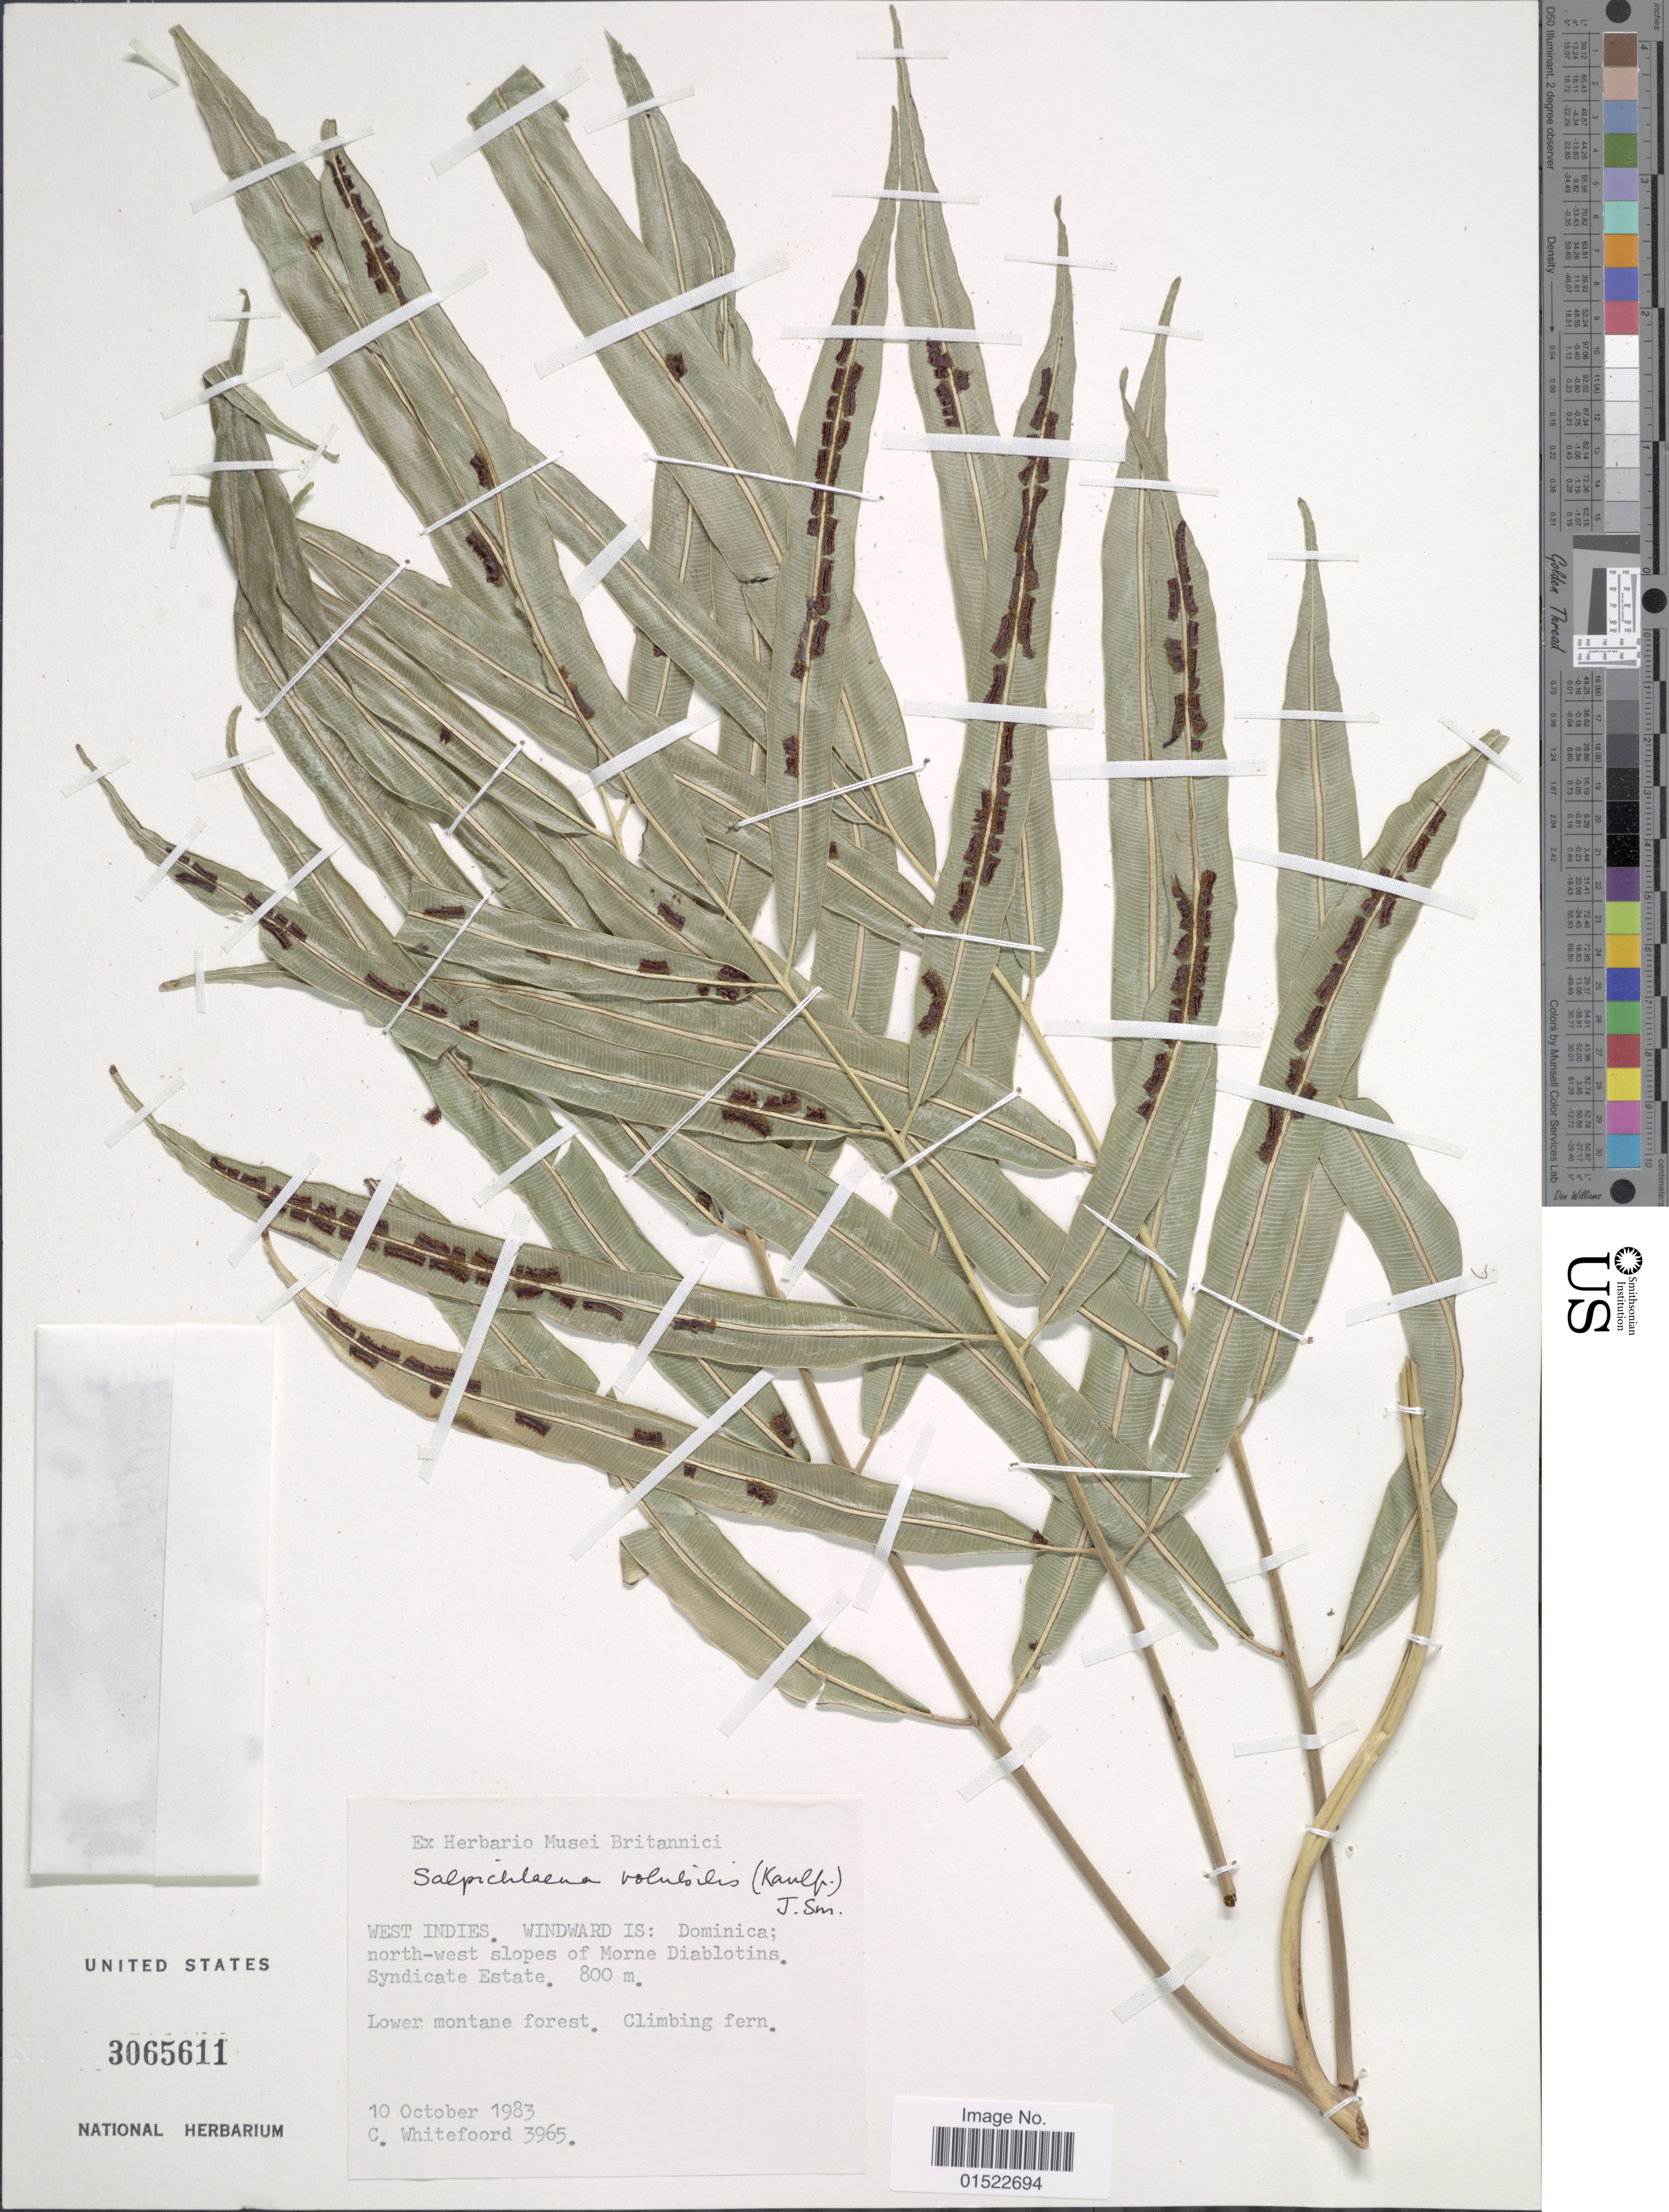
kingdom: Plantae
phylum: Tracheophyta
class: Polypodiopsida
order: Polypodiales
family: Blechnaceae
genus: Salpichlaena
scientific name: Salpichlaena volubilis subsp. volubilis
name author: (Kaulf.) J. Sm.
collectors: C. Whitefoord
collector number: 3965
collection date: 1983-10-10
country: Dominica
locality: Windward Is., north-west slopes of Morne Diablotins, Sydicate Estate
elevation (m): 800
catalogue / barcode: US 3065611